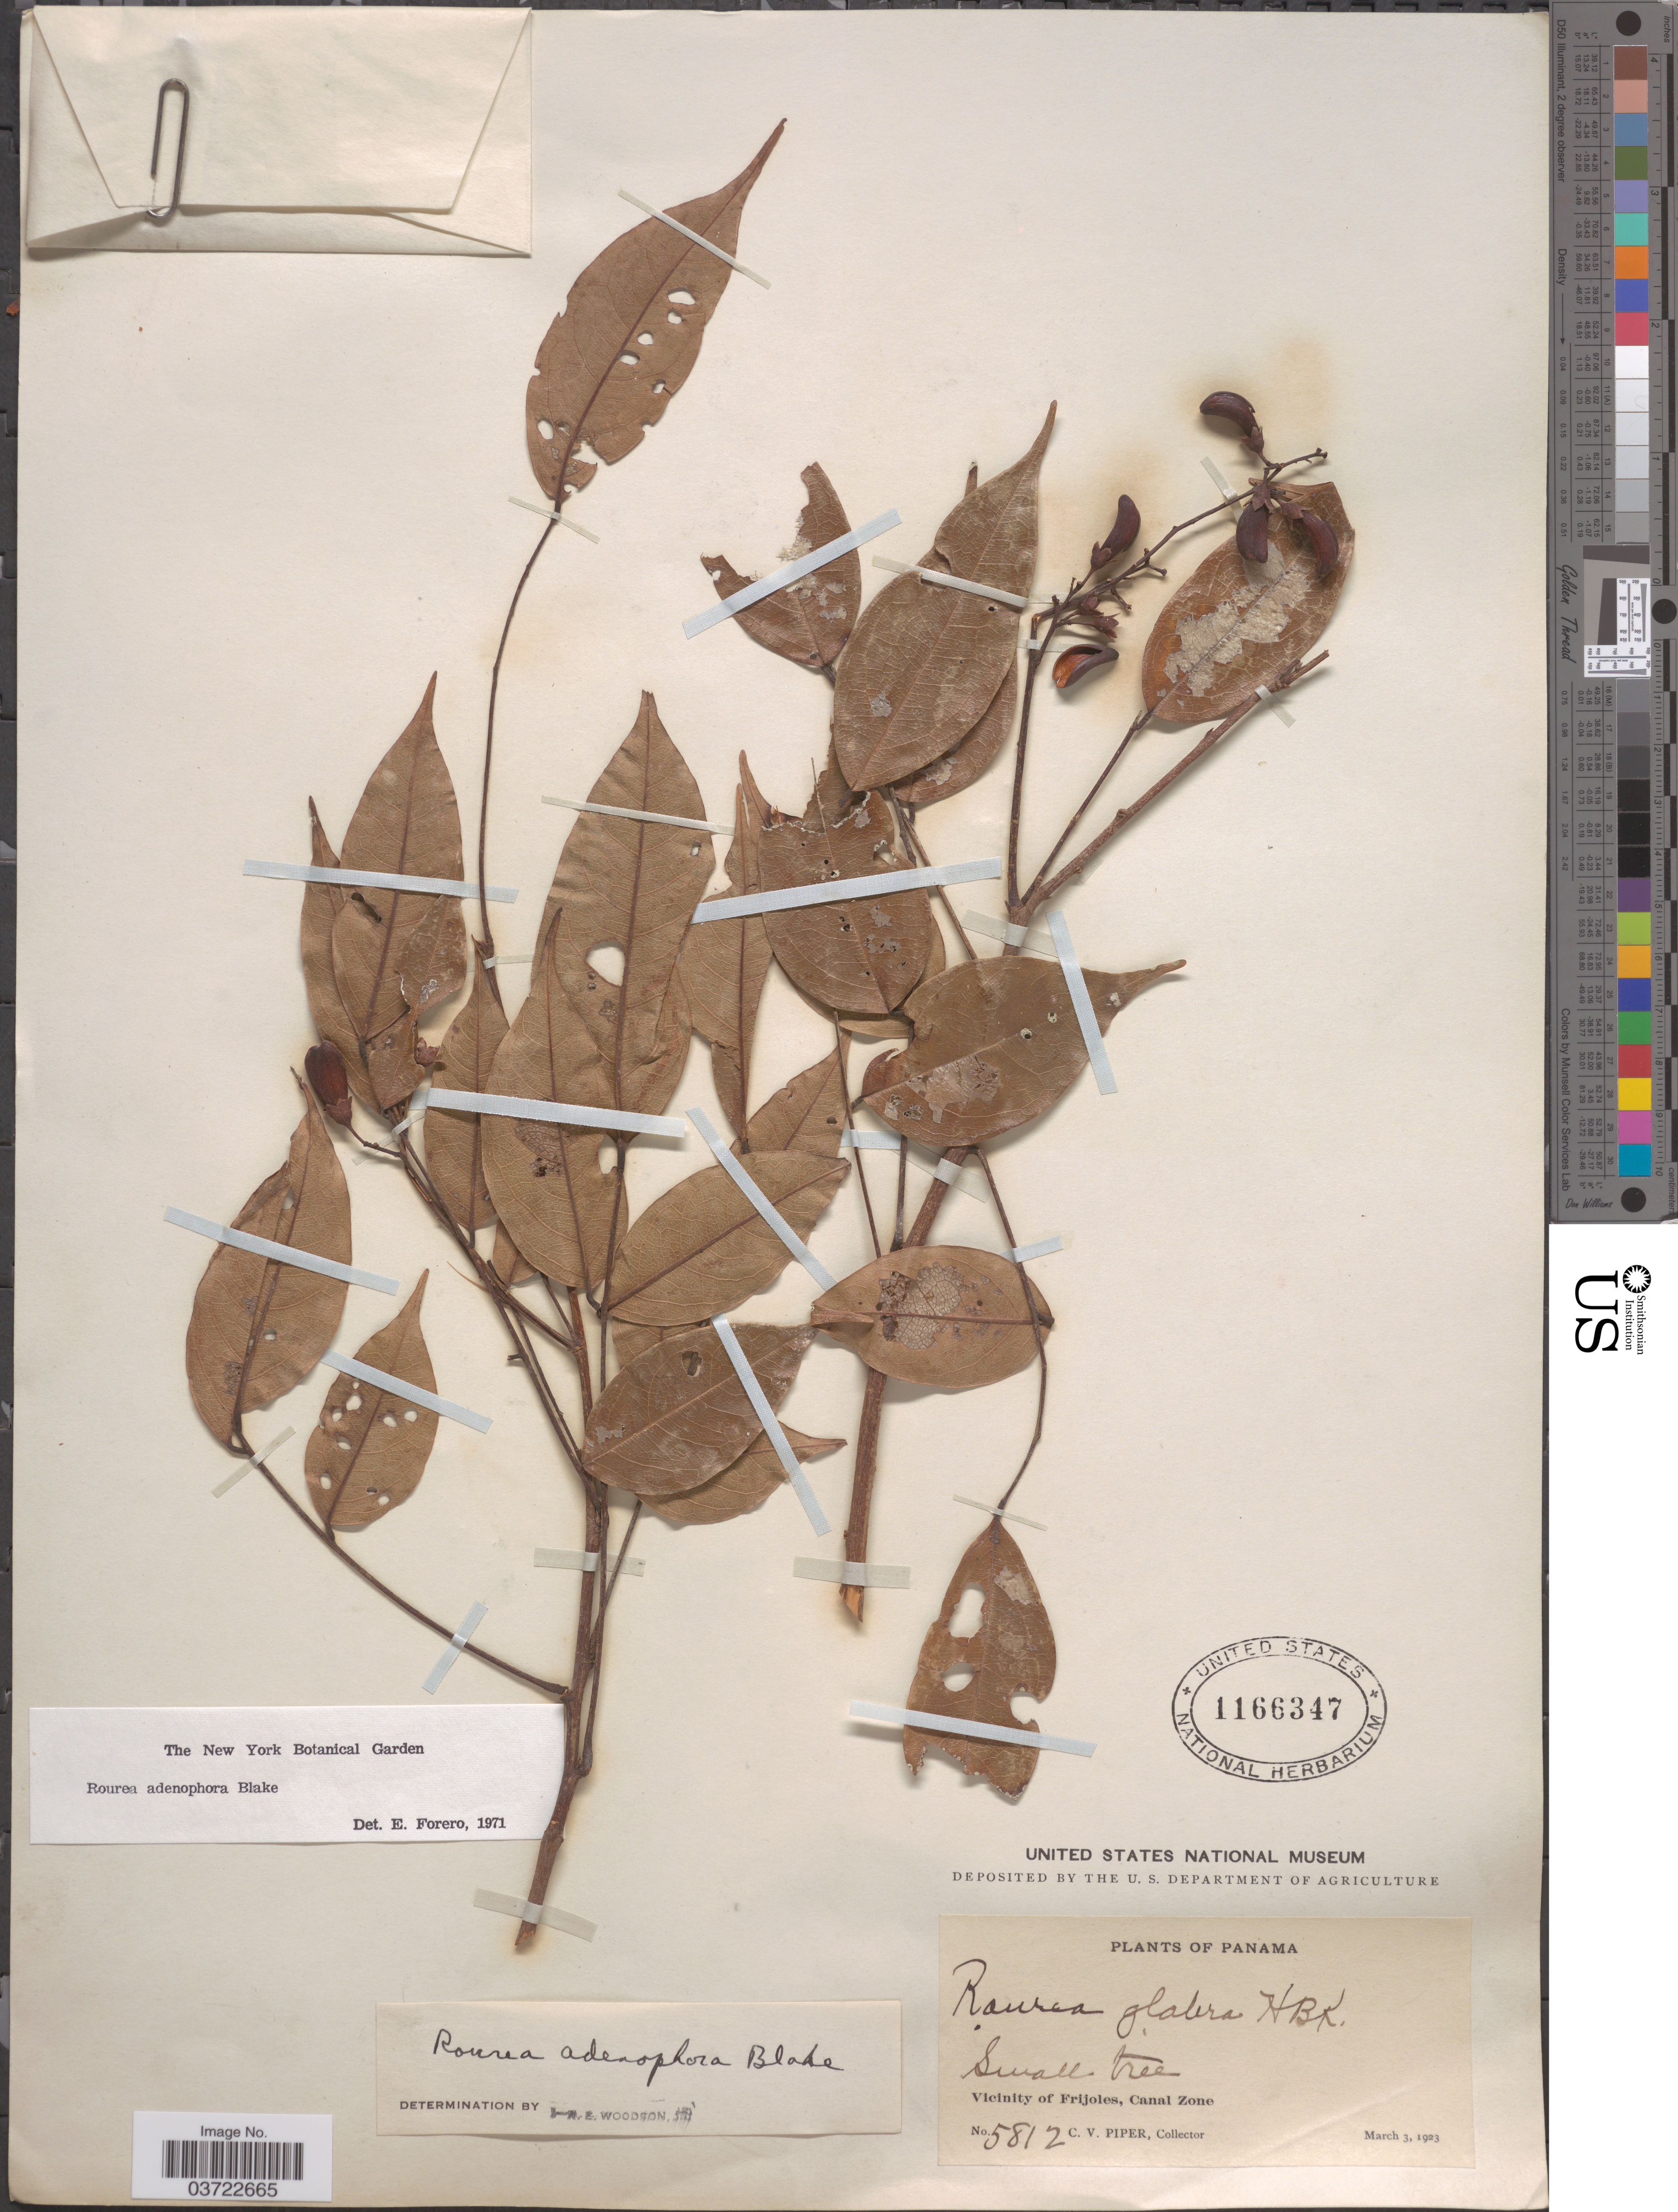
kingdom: Plantae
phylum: Tracheophyta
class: Magnoliopsida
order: Oxalidales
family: Connaraceae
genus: Rourea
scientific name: Rourea adenophora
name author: S.F. Blake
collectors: C. V. Piper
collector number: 5812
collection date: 1923-03-03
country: Panama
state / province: Colón / Panamá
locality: Vicinity of Frijoles, Canal Zone.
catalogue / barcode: US 1166347